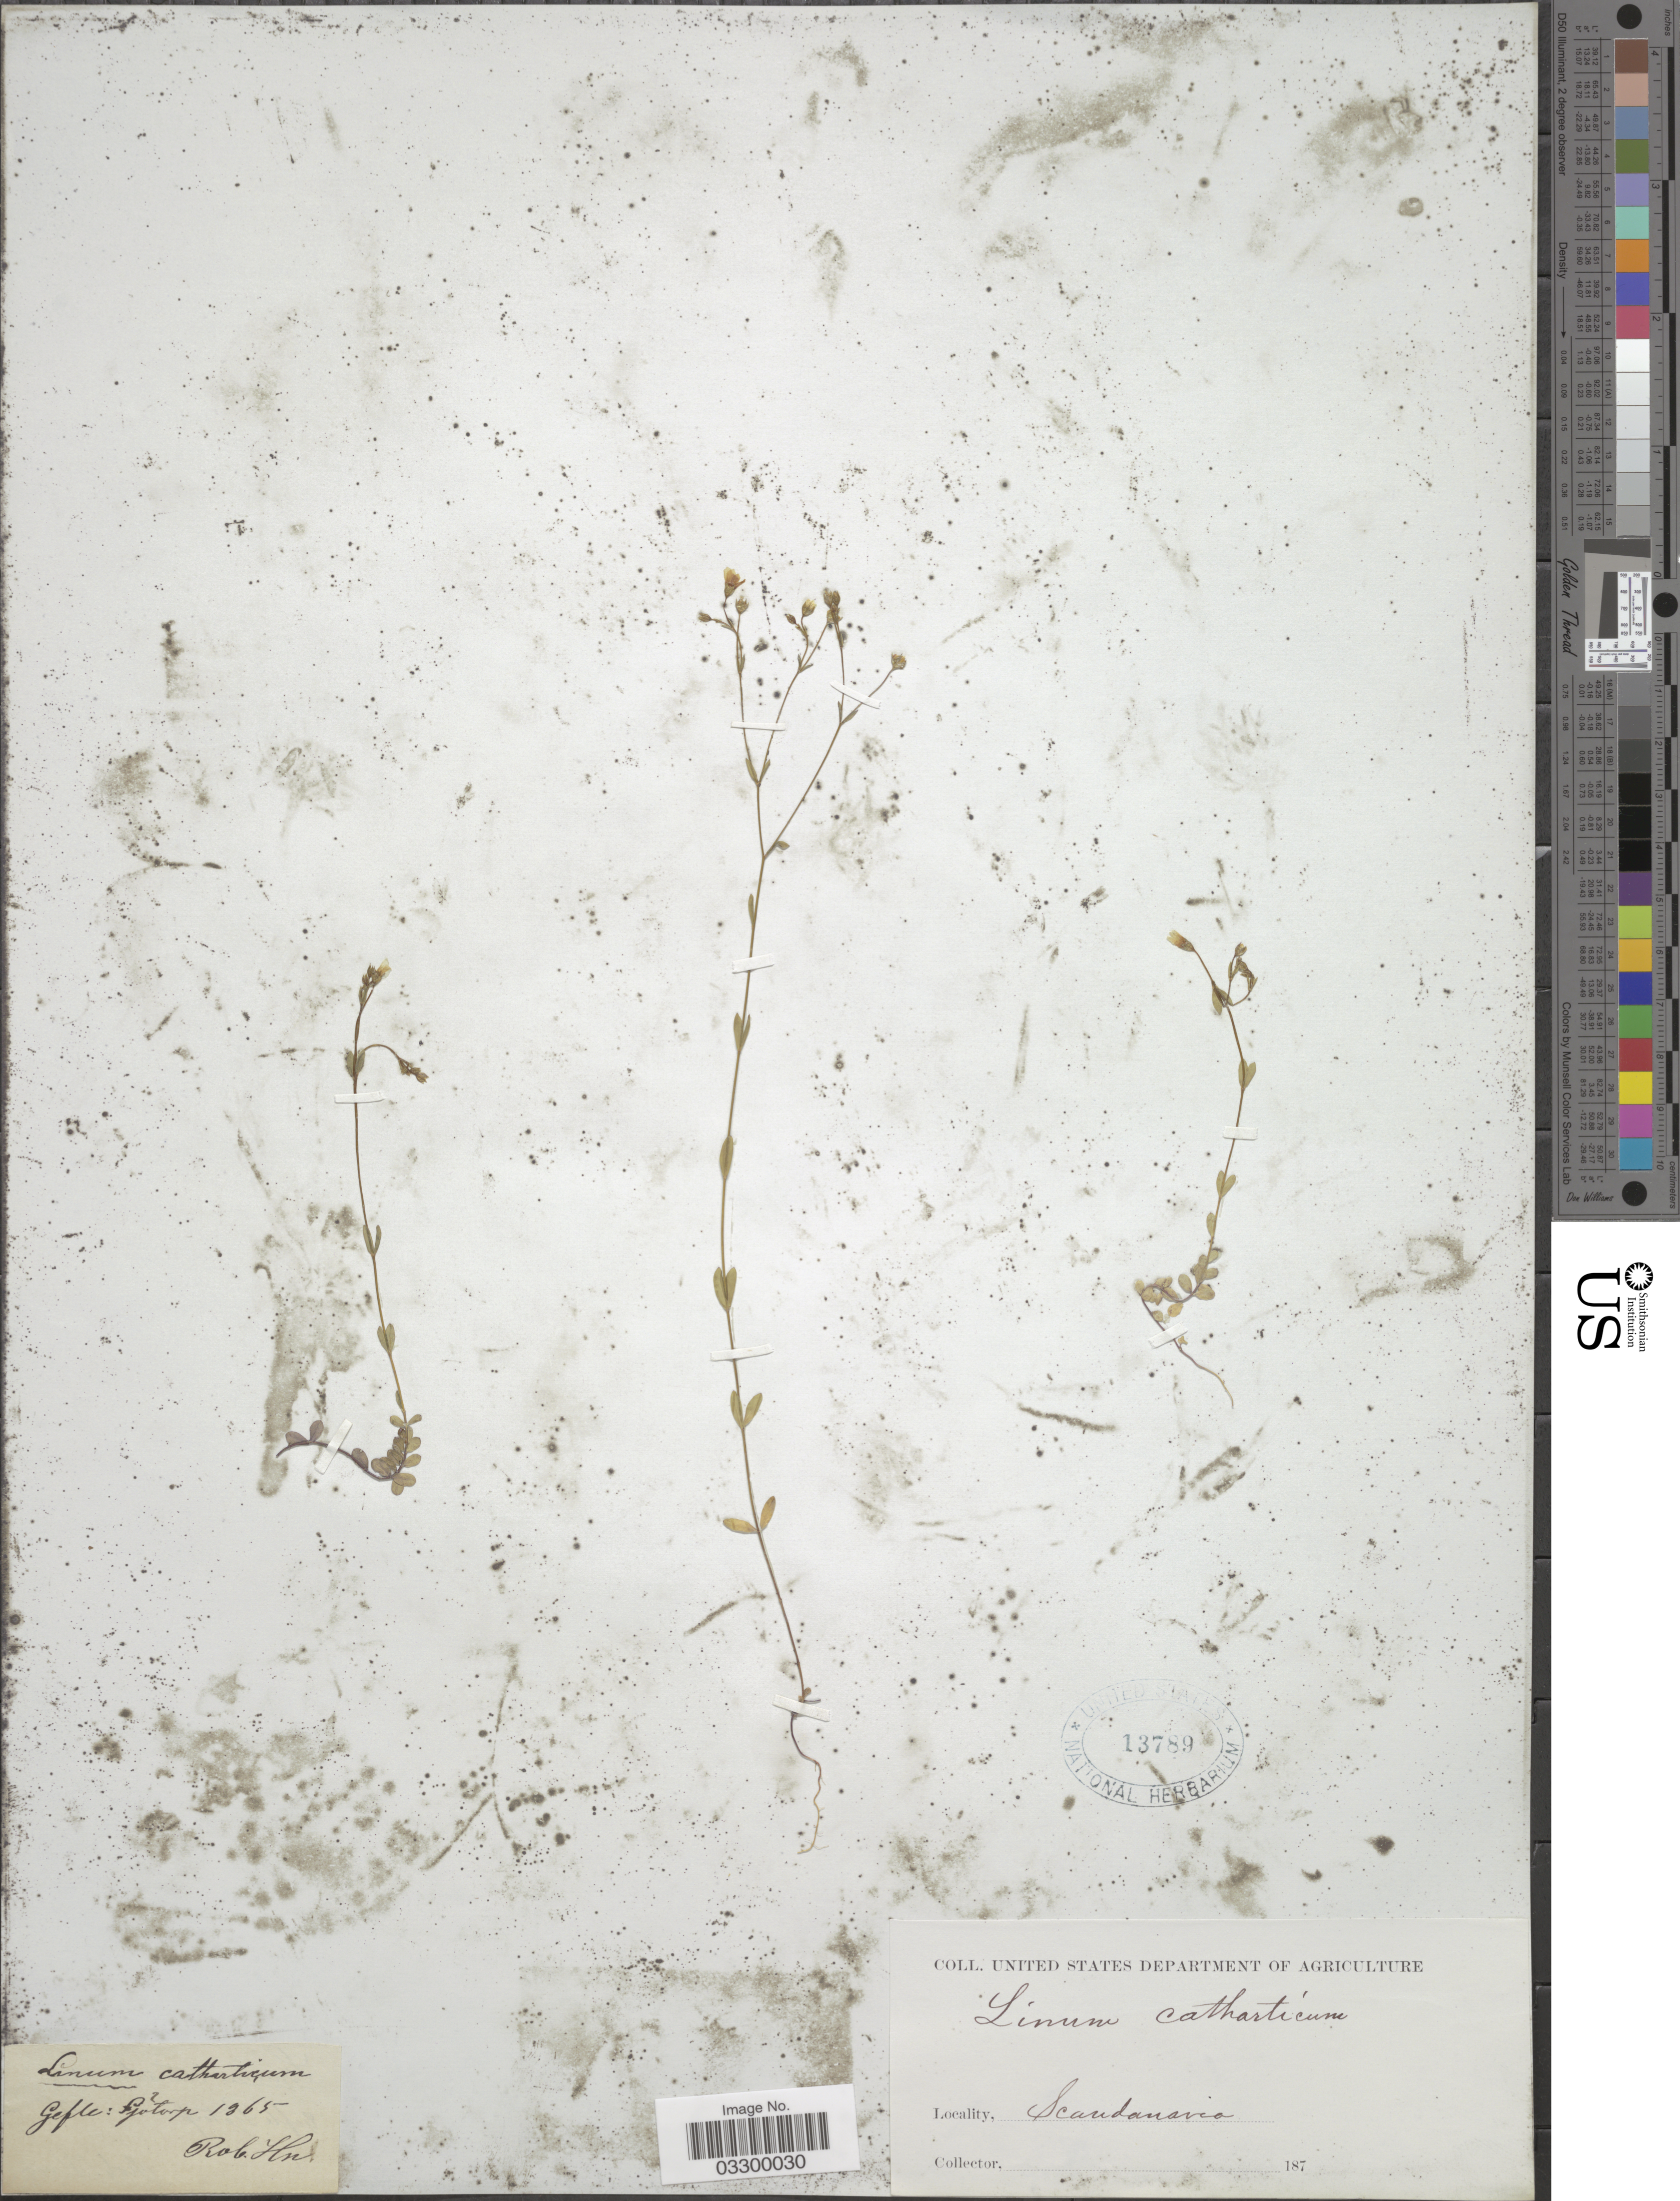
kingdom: Plantae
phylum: Tracheophyta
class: Magnoliopsida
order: Malpighiales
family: Linaceae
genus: Linum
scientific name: Linum catharticum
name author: L.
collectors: R. Hn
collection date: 1865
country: Sweden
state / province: Gävleborg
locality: Scandanavia. Gefle: Sjötorp.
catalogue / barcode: US 13789